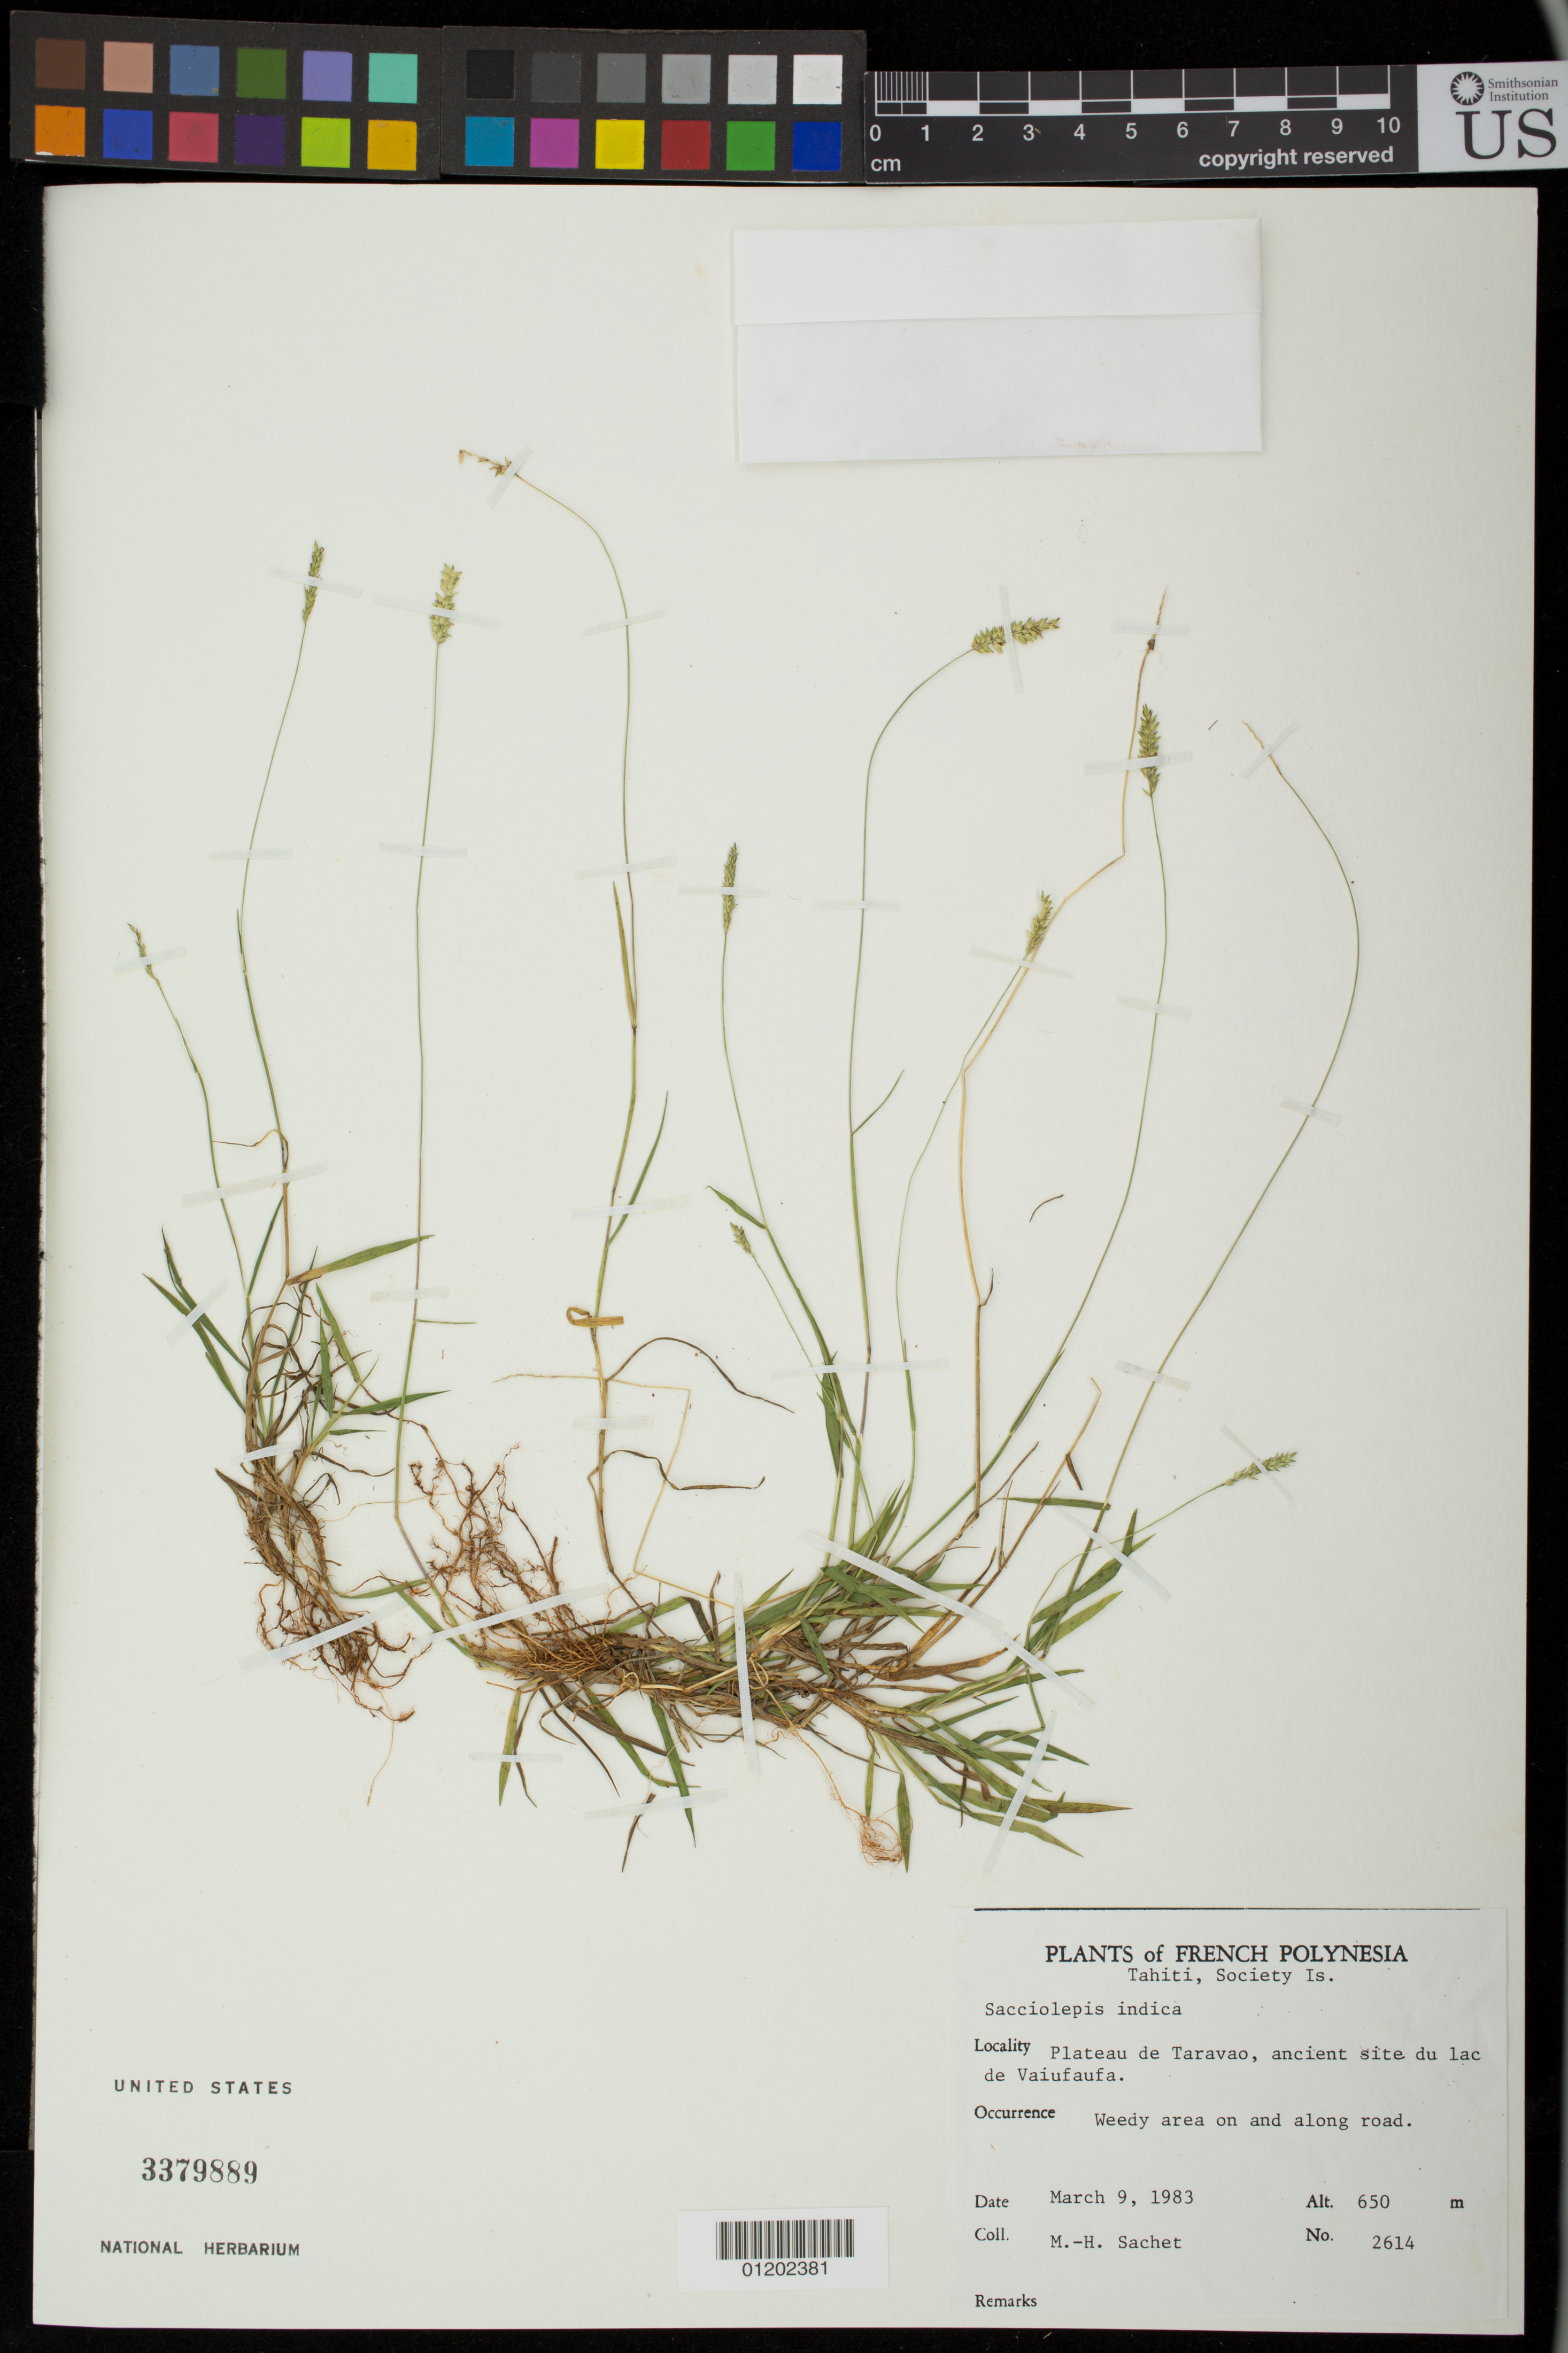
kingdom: Plantae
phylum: Tracheophyta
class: Liliopsida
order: Poales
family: Poaceae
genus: Sacciolepis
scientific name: Sacciolepis indica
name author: (L.) Chase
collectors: M.-H. Sachet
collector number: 2614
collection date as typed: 09 Mar 1983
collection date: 1983-03-09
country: French Polynesia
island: Tahiti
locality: Society Is. Plateau de Taravao, ancient site du lac de Vaiufaufa [Society Is.]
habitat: Weedy area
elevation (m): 650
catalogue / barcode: US 3379889